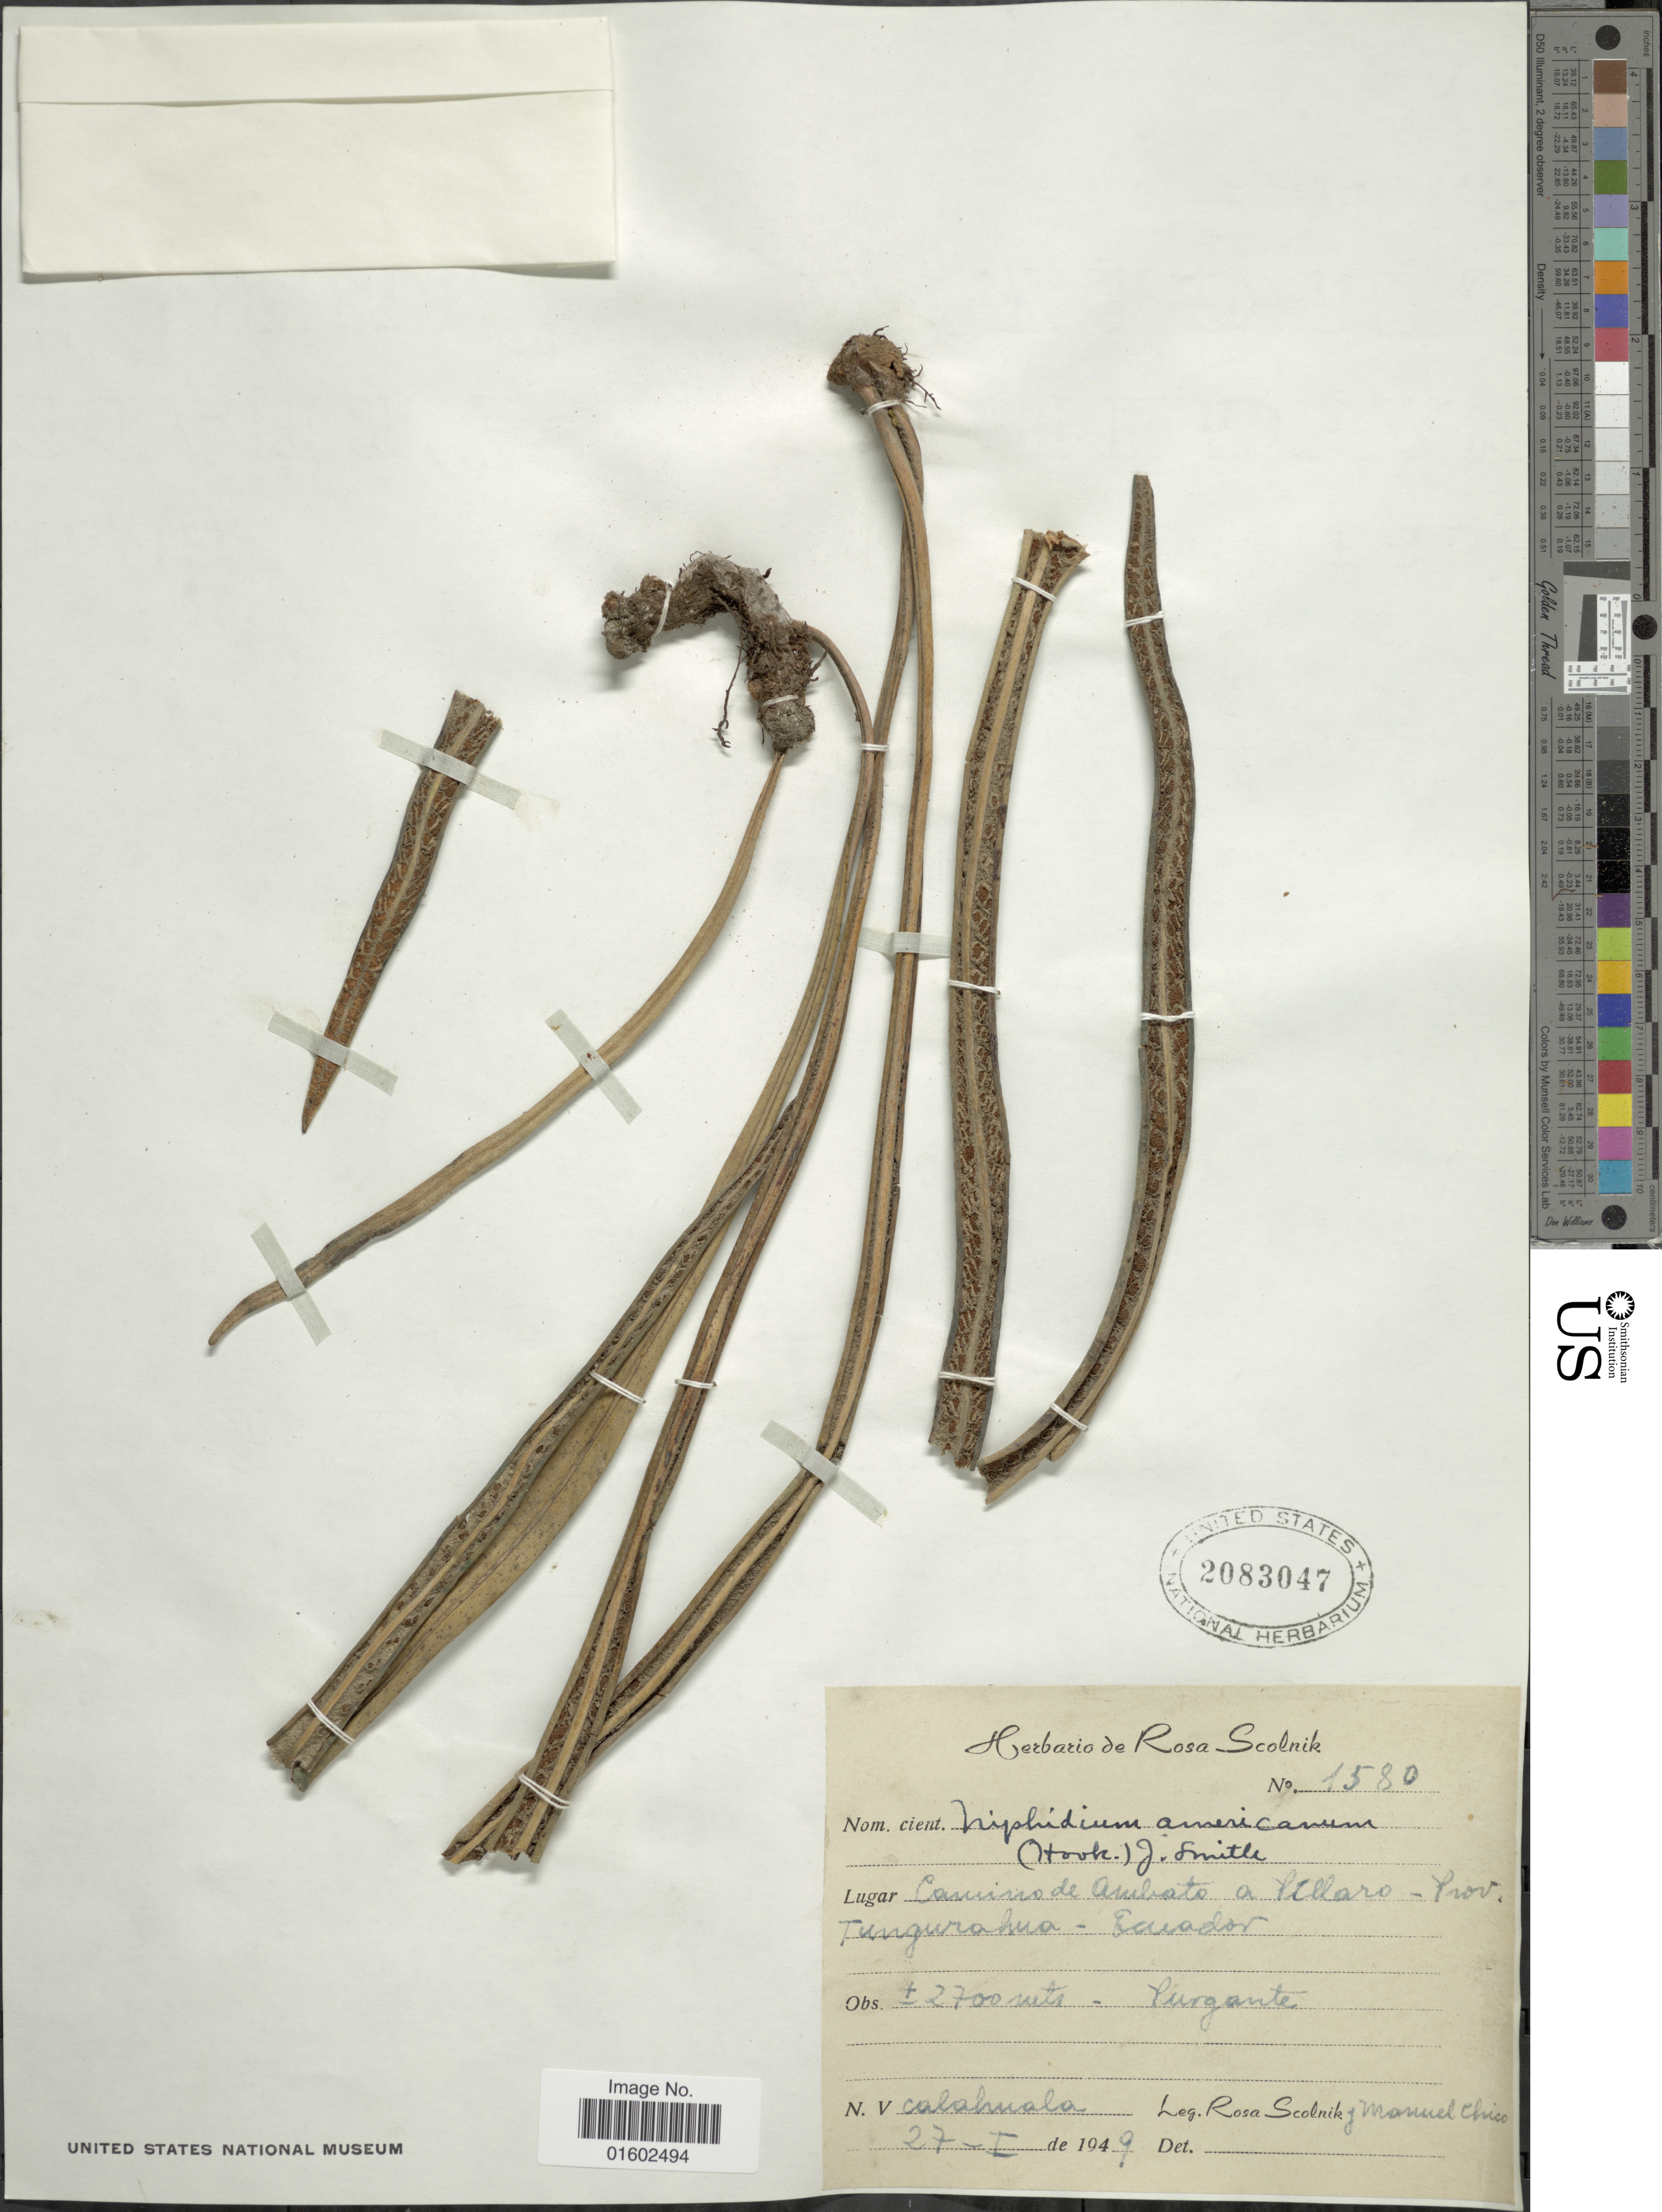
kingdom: Plantae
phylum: Tracheophyta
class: Polypodiopsida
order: Polypodiales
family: Polypodiaceae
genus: Niphidium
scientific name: Niphidium longifolium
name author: (Cav.) C.V. Morton & Lellinger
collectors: R. Scolnik & M. Chico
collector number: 1580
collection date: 1949-01-27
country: Ecuador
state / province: Tungurahua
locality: Camino de Ambato a Pillaro, Tungurahua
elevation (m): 2700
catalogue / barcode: US 2083047